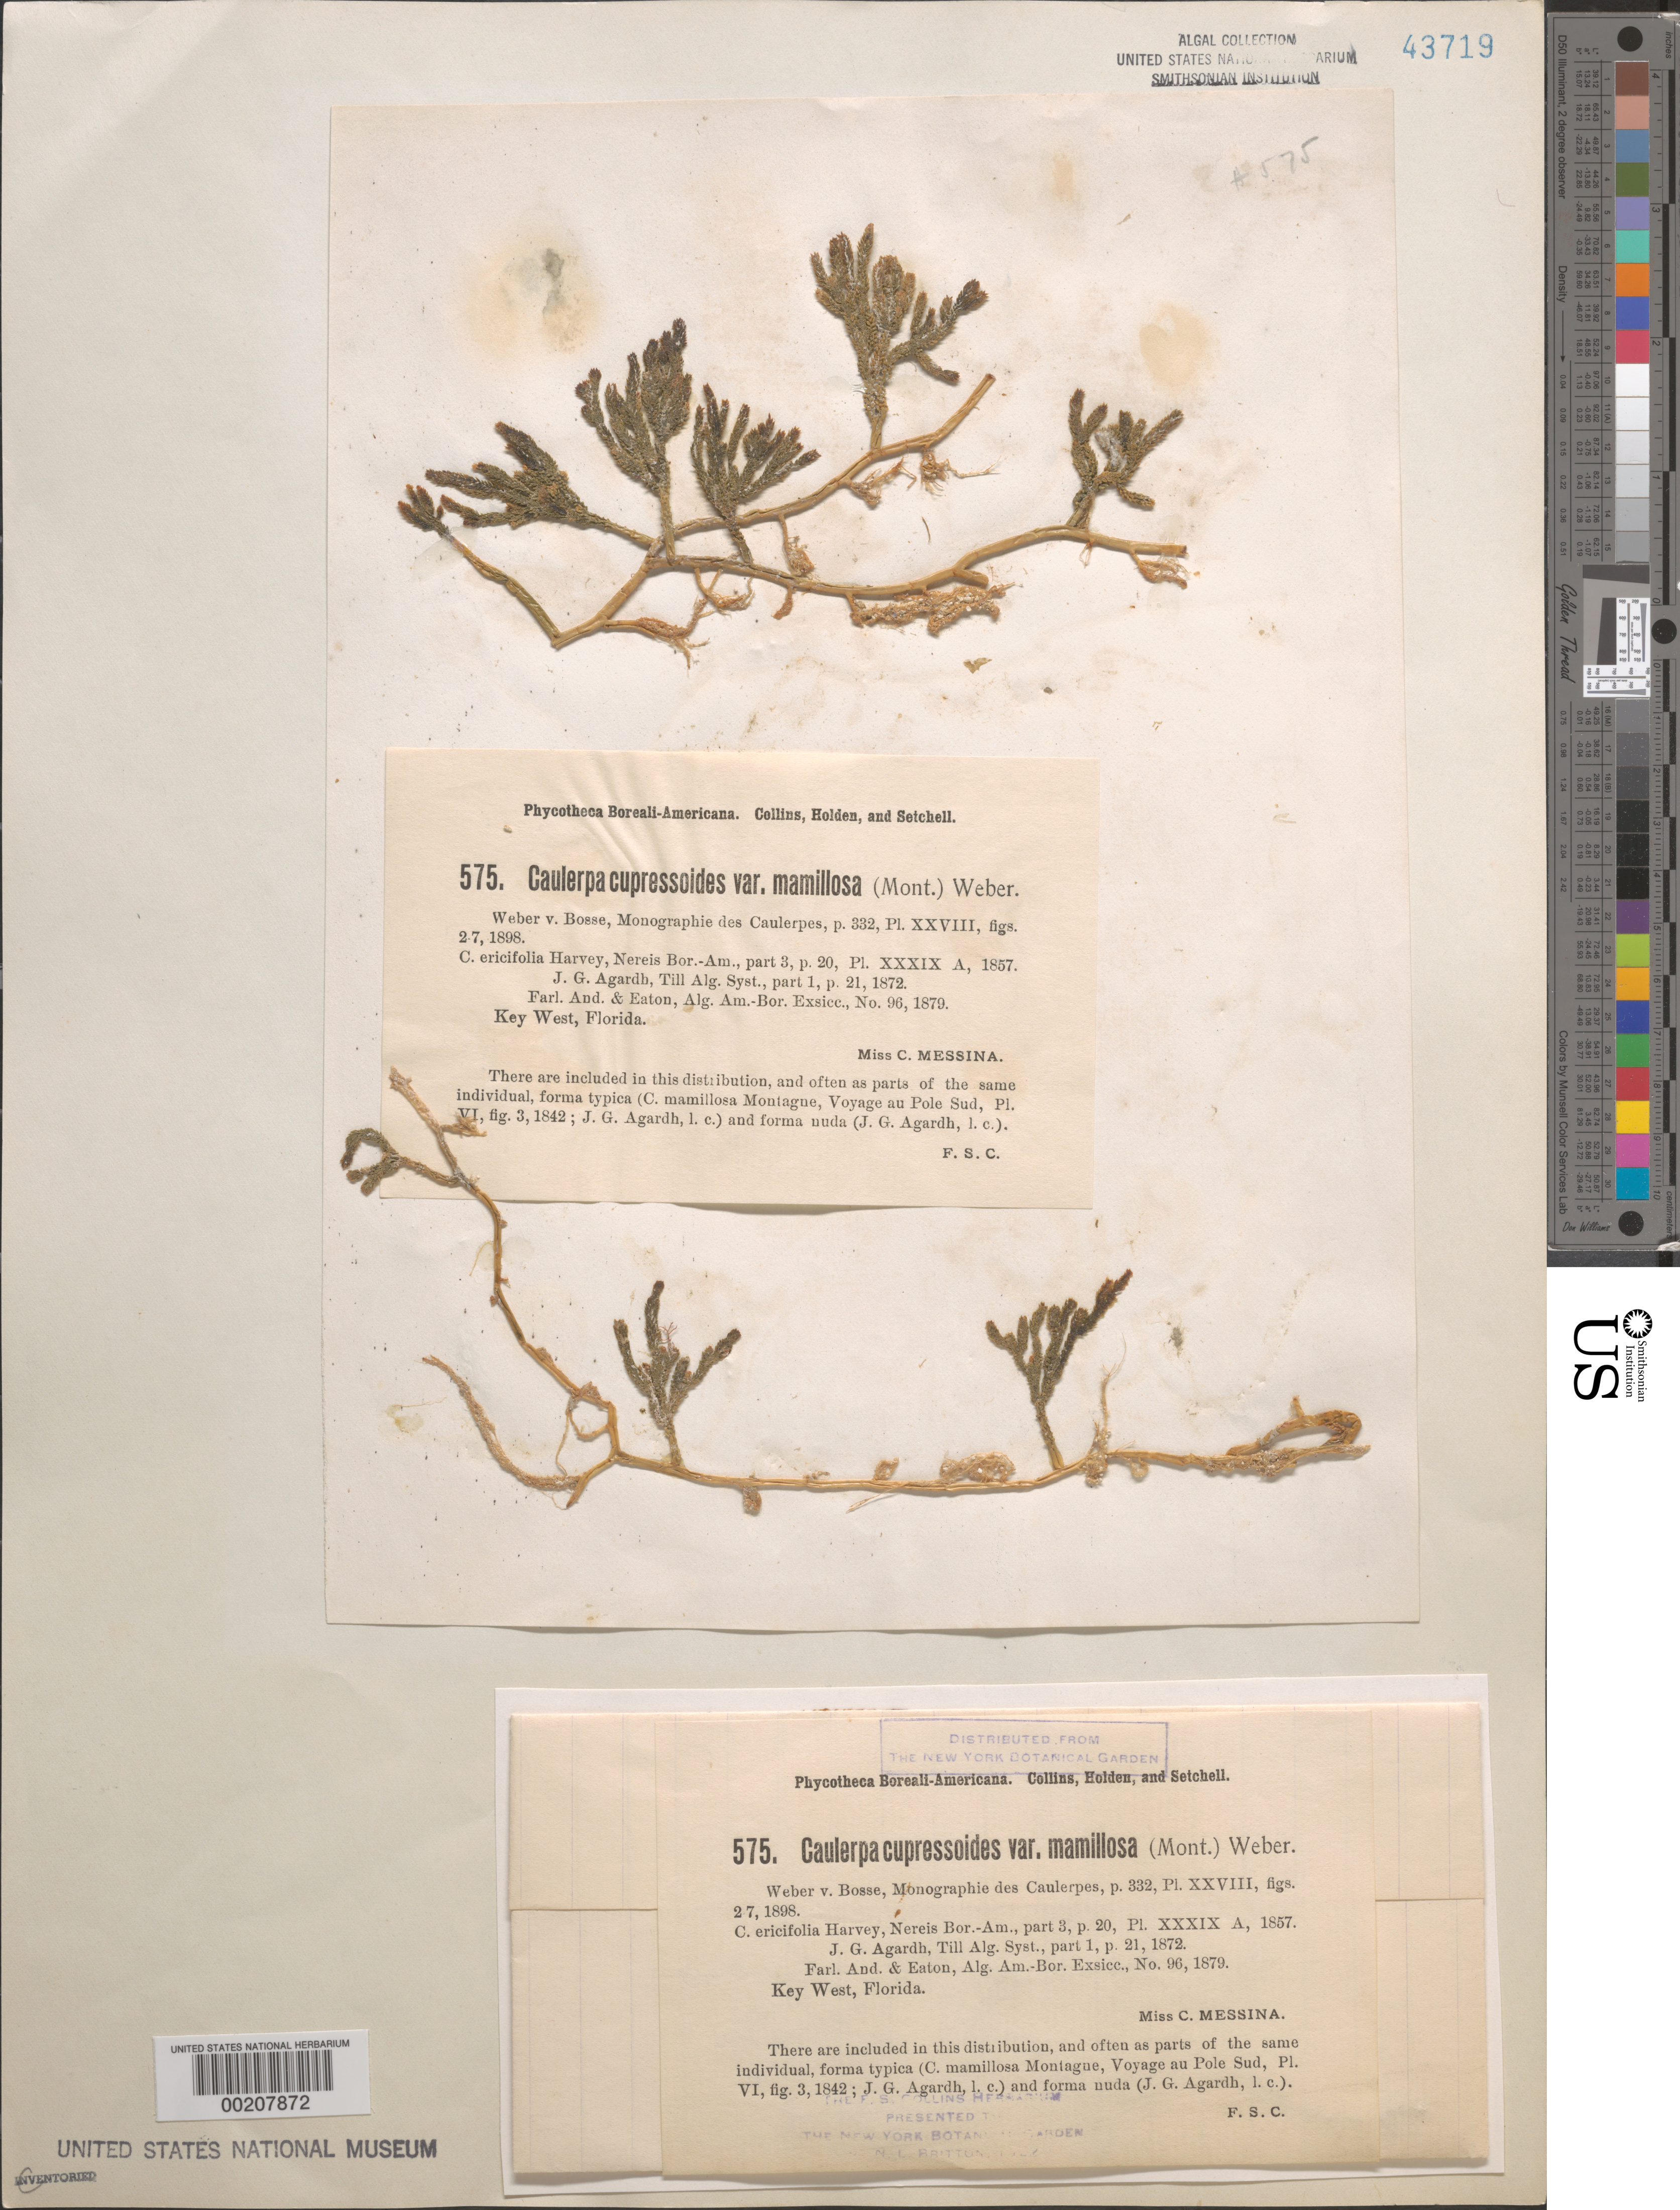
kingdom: Plantae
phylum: Chlorophyta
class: Ulvophyceae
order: Bryopsidales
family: Caulerpaceae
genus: Caulerpa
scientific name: Caulerpa cupressoides var. mamillosa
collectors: C. Messina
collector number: PB-A 575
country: United States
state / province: Florida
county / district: Monroe County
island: Key West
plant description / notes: Collins, Holden & Setchell, Phycotheca Boreali-Americana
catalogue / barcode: US 43719